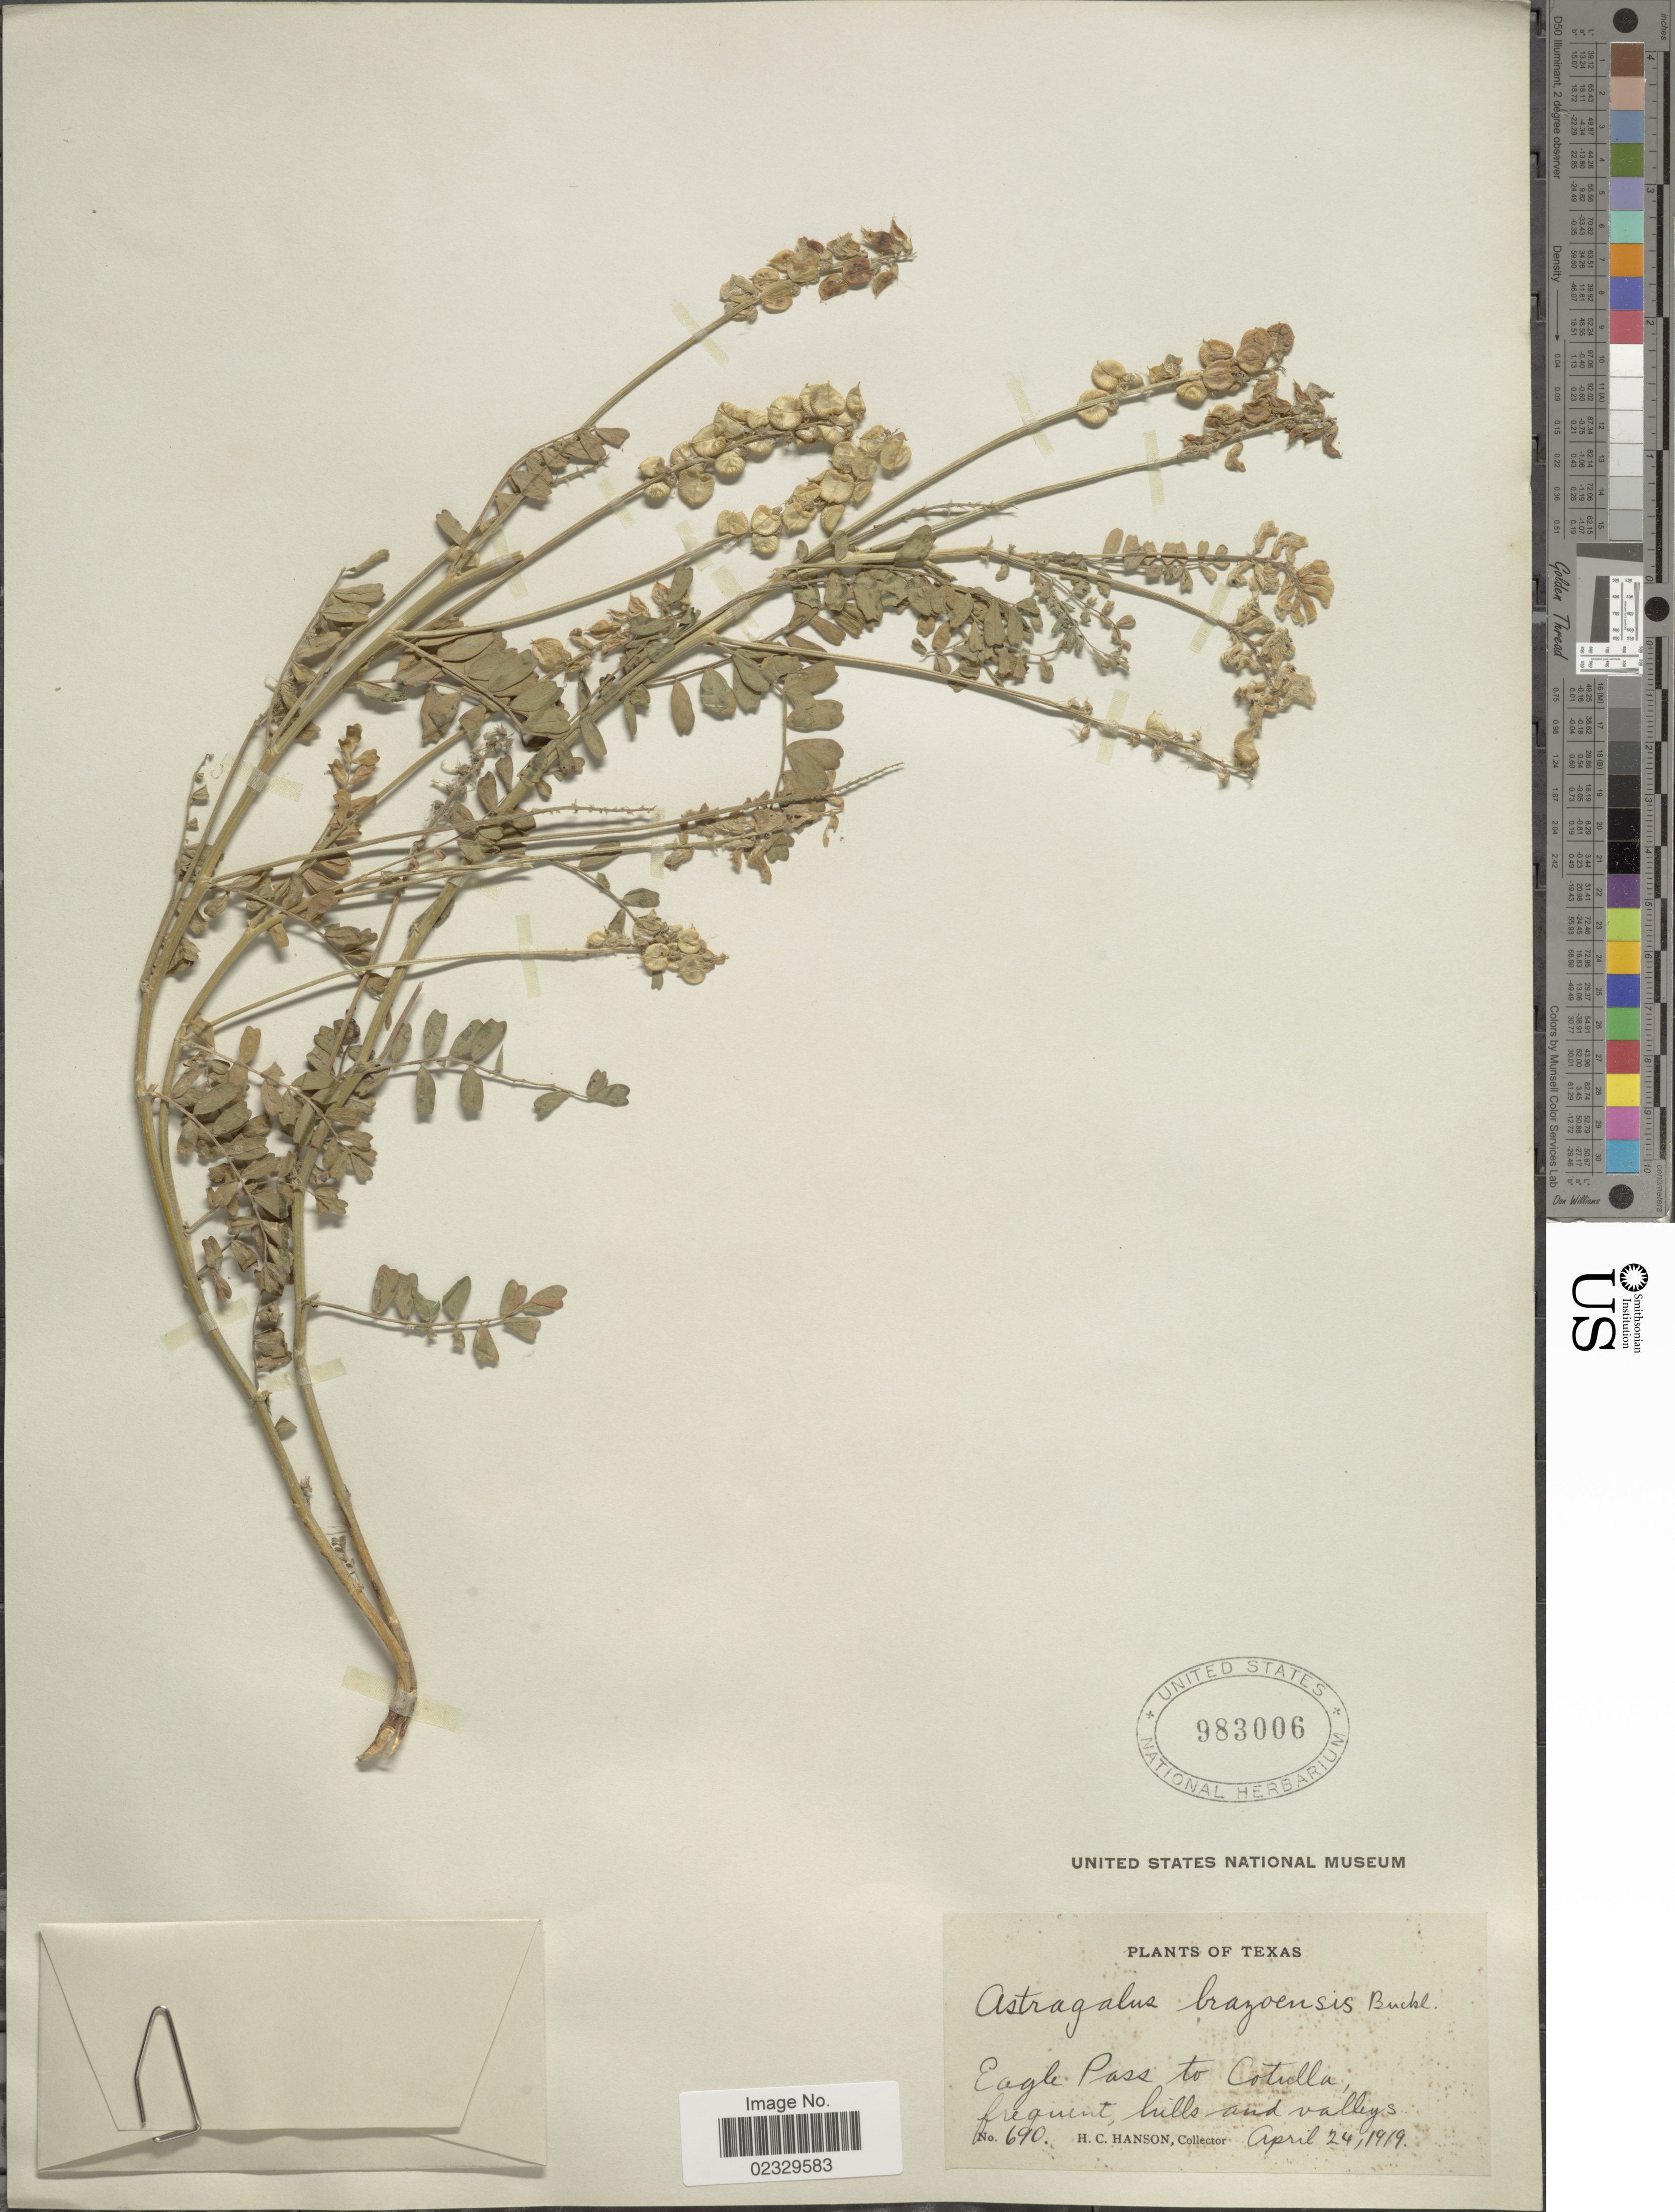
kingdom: Plantae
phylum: Tracheophyta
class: Magnoliopsida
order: Fabales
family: Fabaceae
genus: Astragalus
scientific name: Astragalus brazoensis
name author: Buckley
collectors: H. Hanson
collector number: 690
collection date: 1919-04-24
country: United States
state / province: Texas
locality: Eagle Pass to Cotrella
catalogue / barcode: US 983006